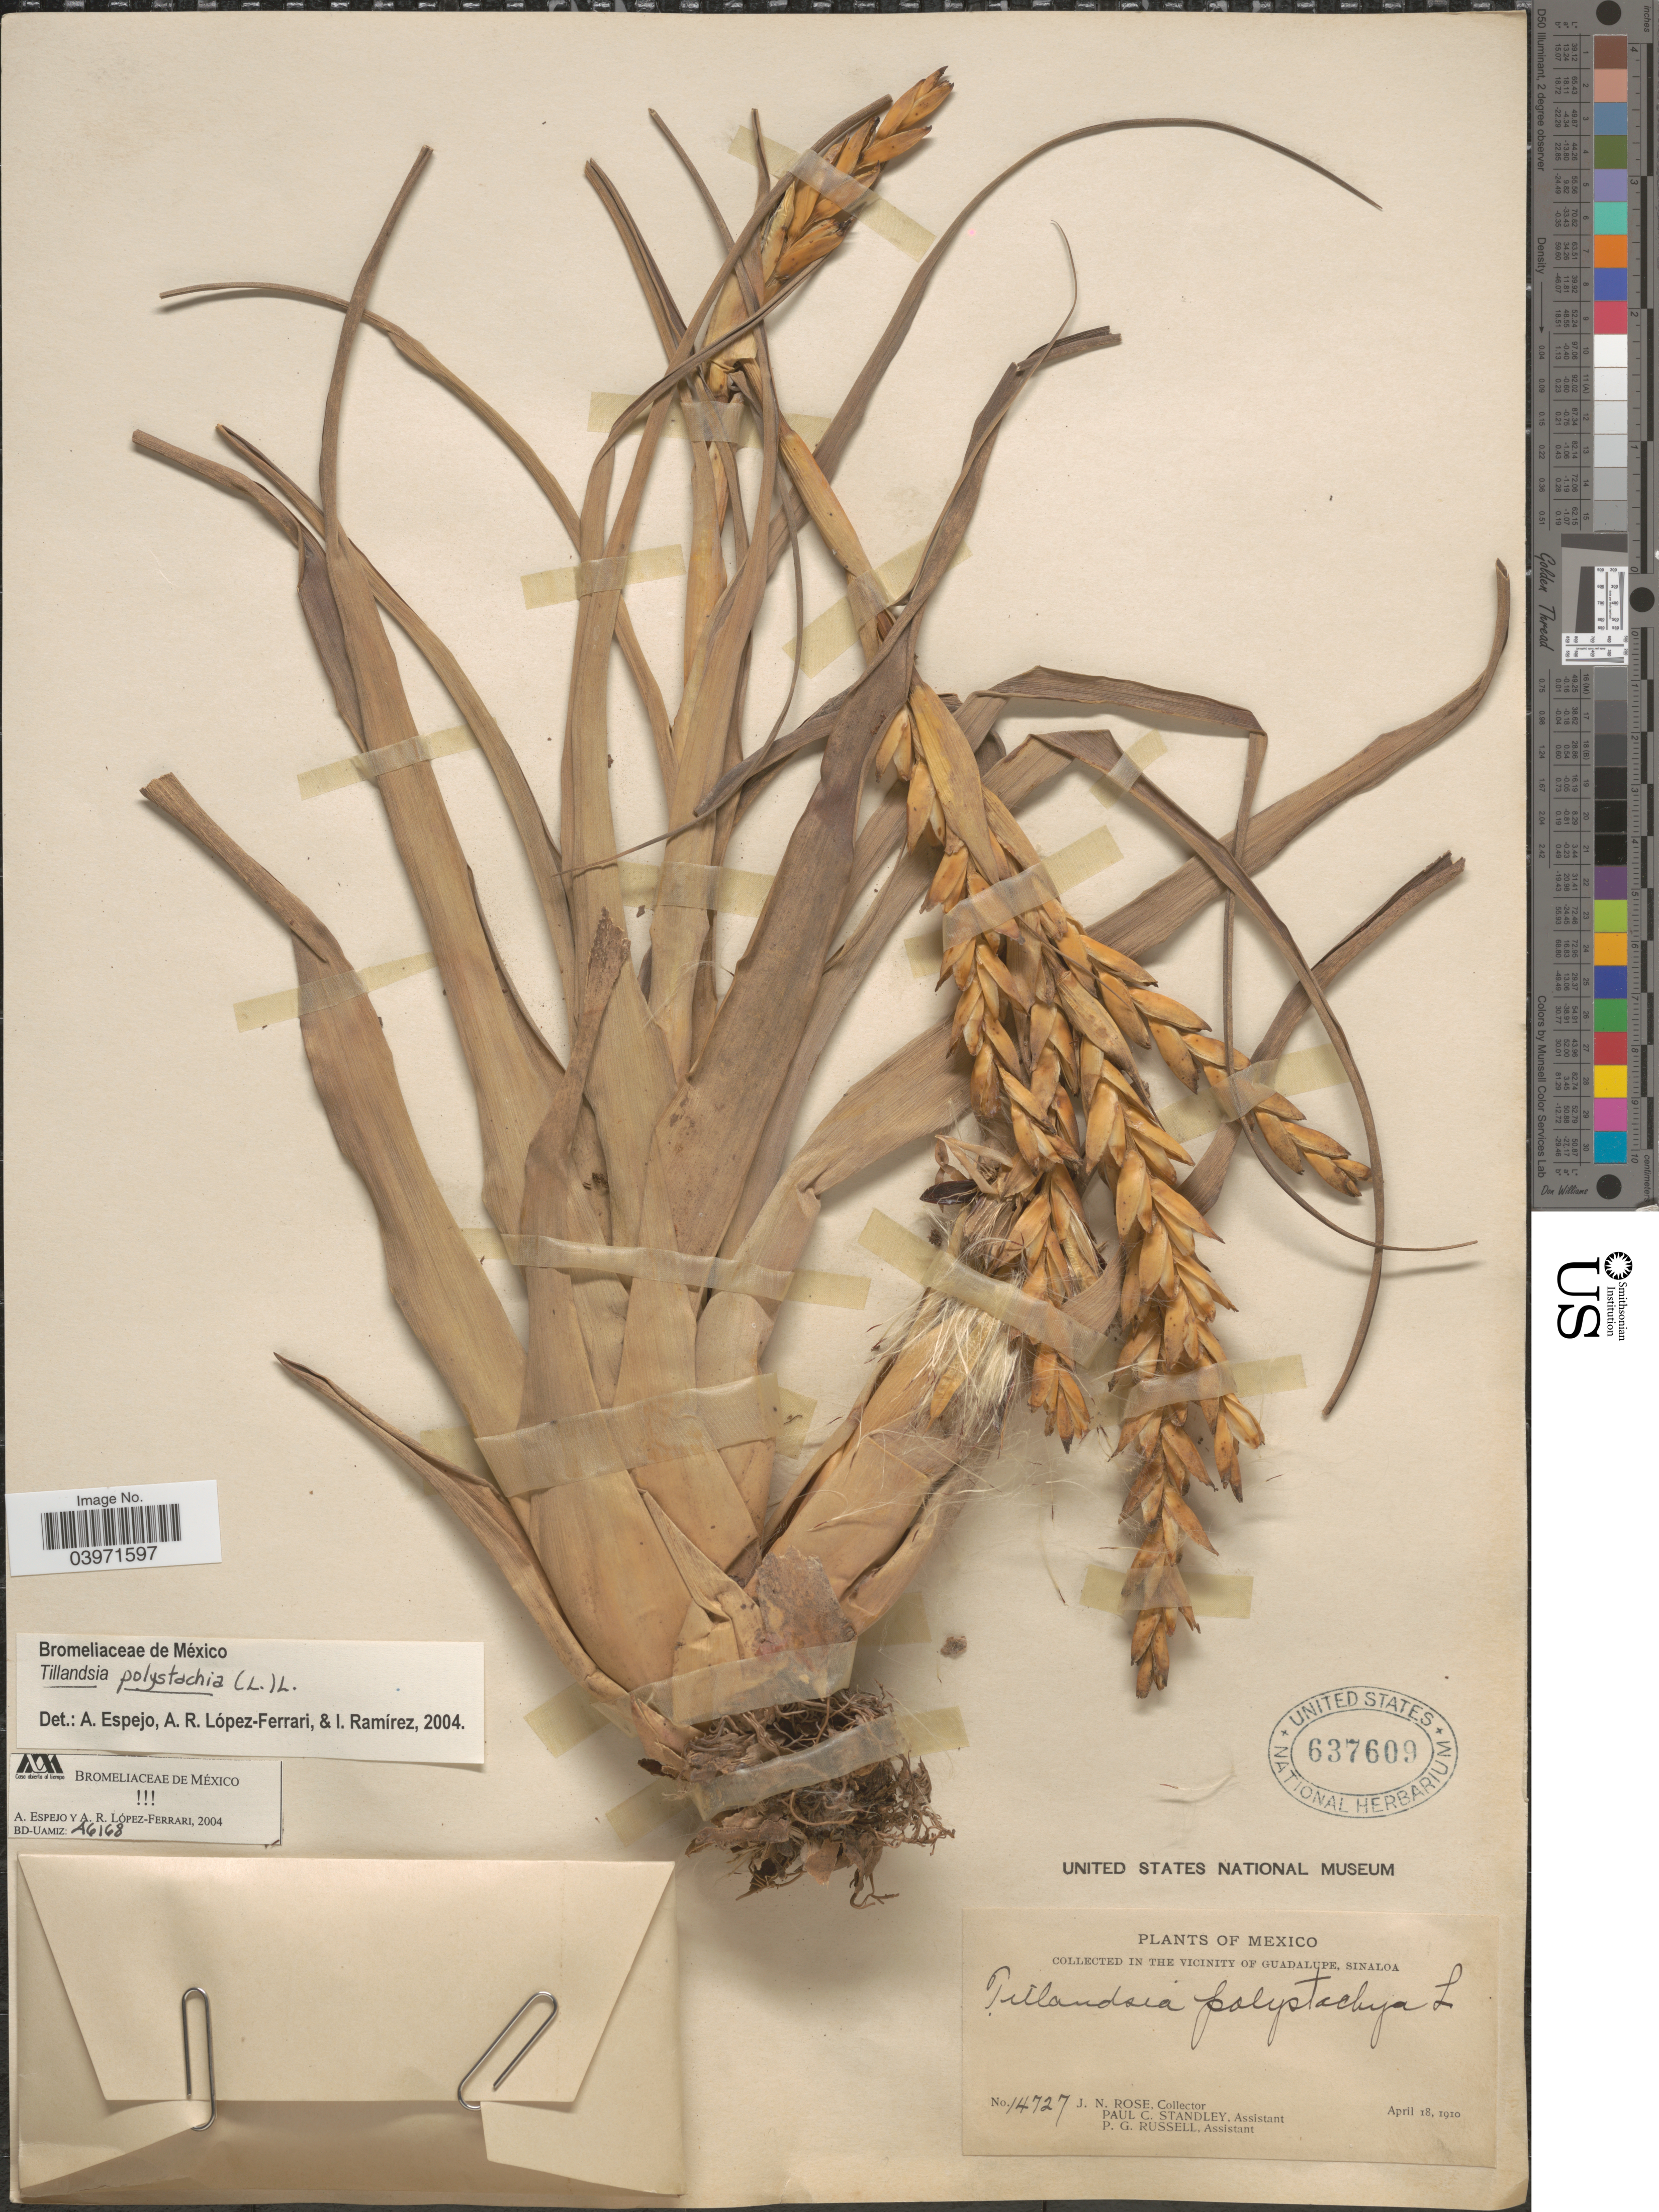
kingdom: Plantae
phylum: Tracheophyta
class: Liliopsida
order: Poales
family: Bromeliaceae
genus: Tillandsia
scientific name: Tillandsia polystachia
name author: (L.) L.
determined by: Espejo, Adolfo; López Ferrari, Ana R.; Ramírez M., Ivon M.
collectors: J. N. Rose, P. C. Standley & P. G. Russell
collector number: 14727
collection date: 1910-04-18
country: Mexico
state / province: Sinaloa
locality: In the Vicinity of Guadalupe.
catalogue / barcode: US 637609